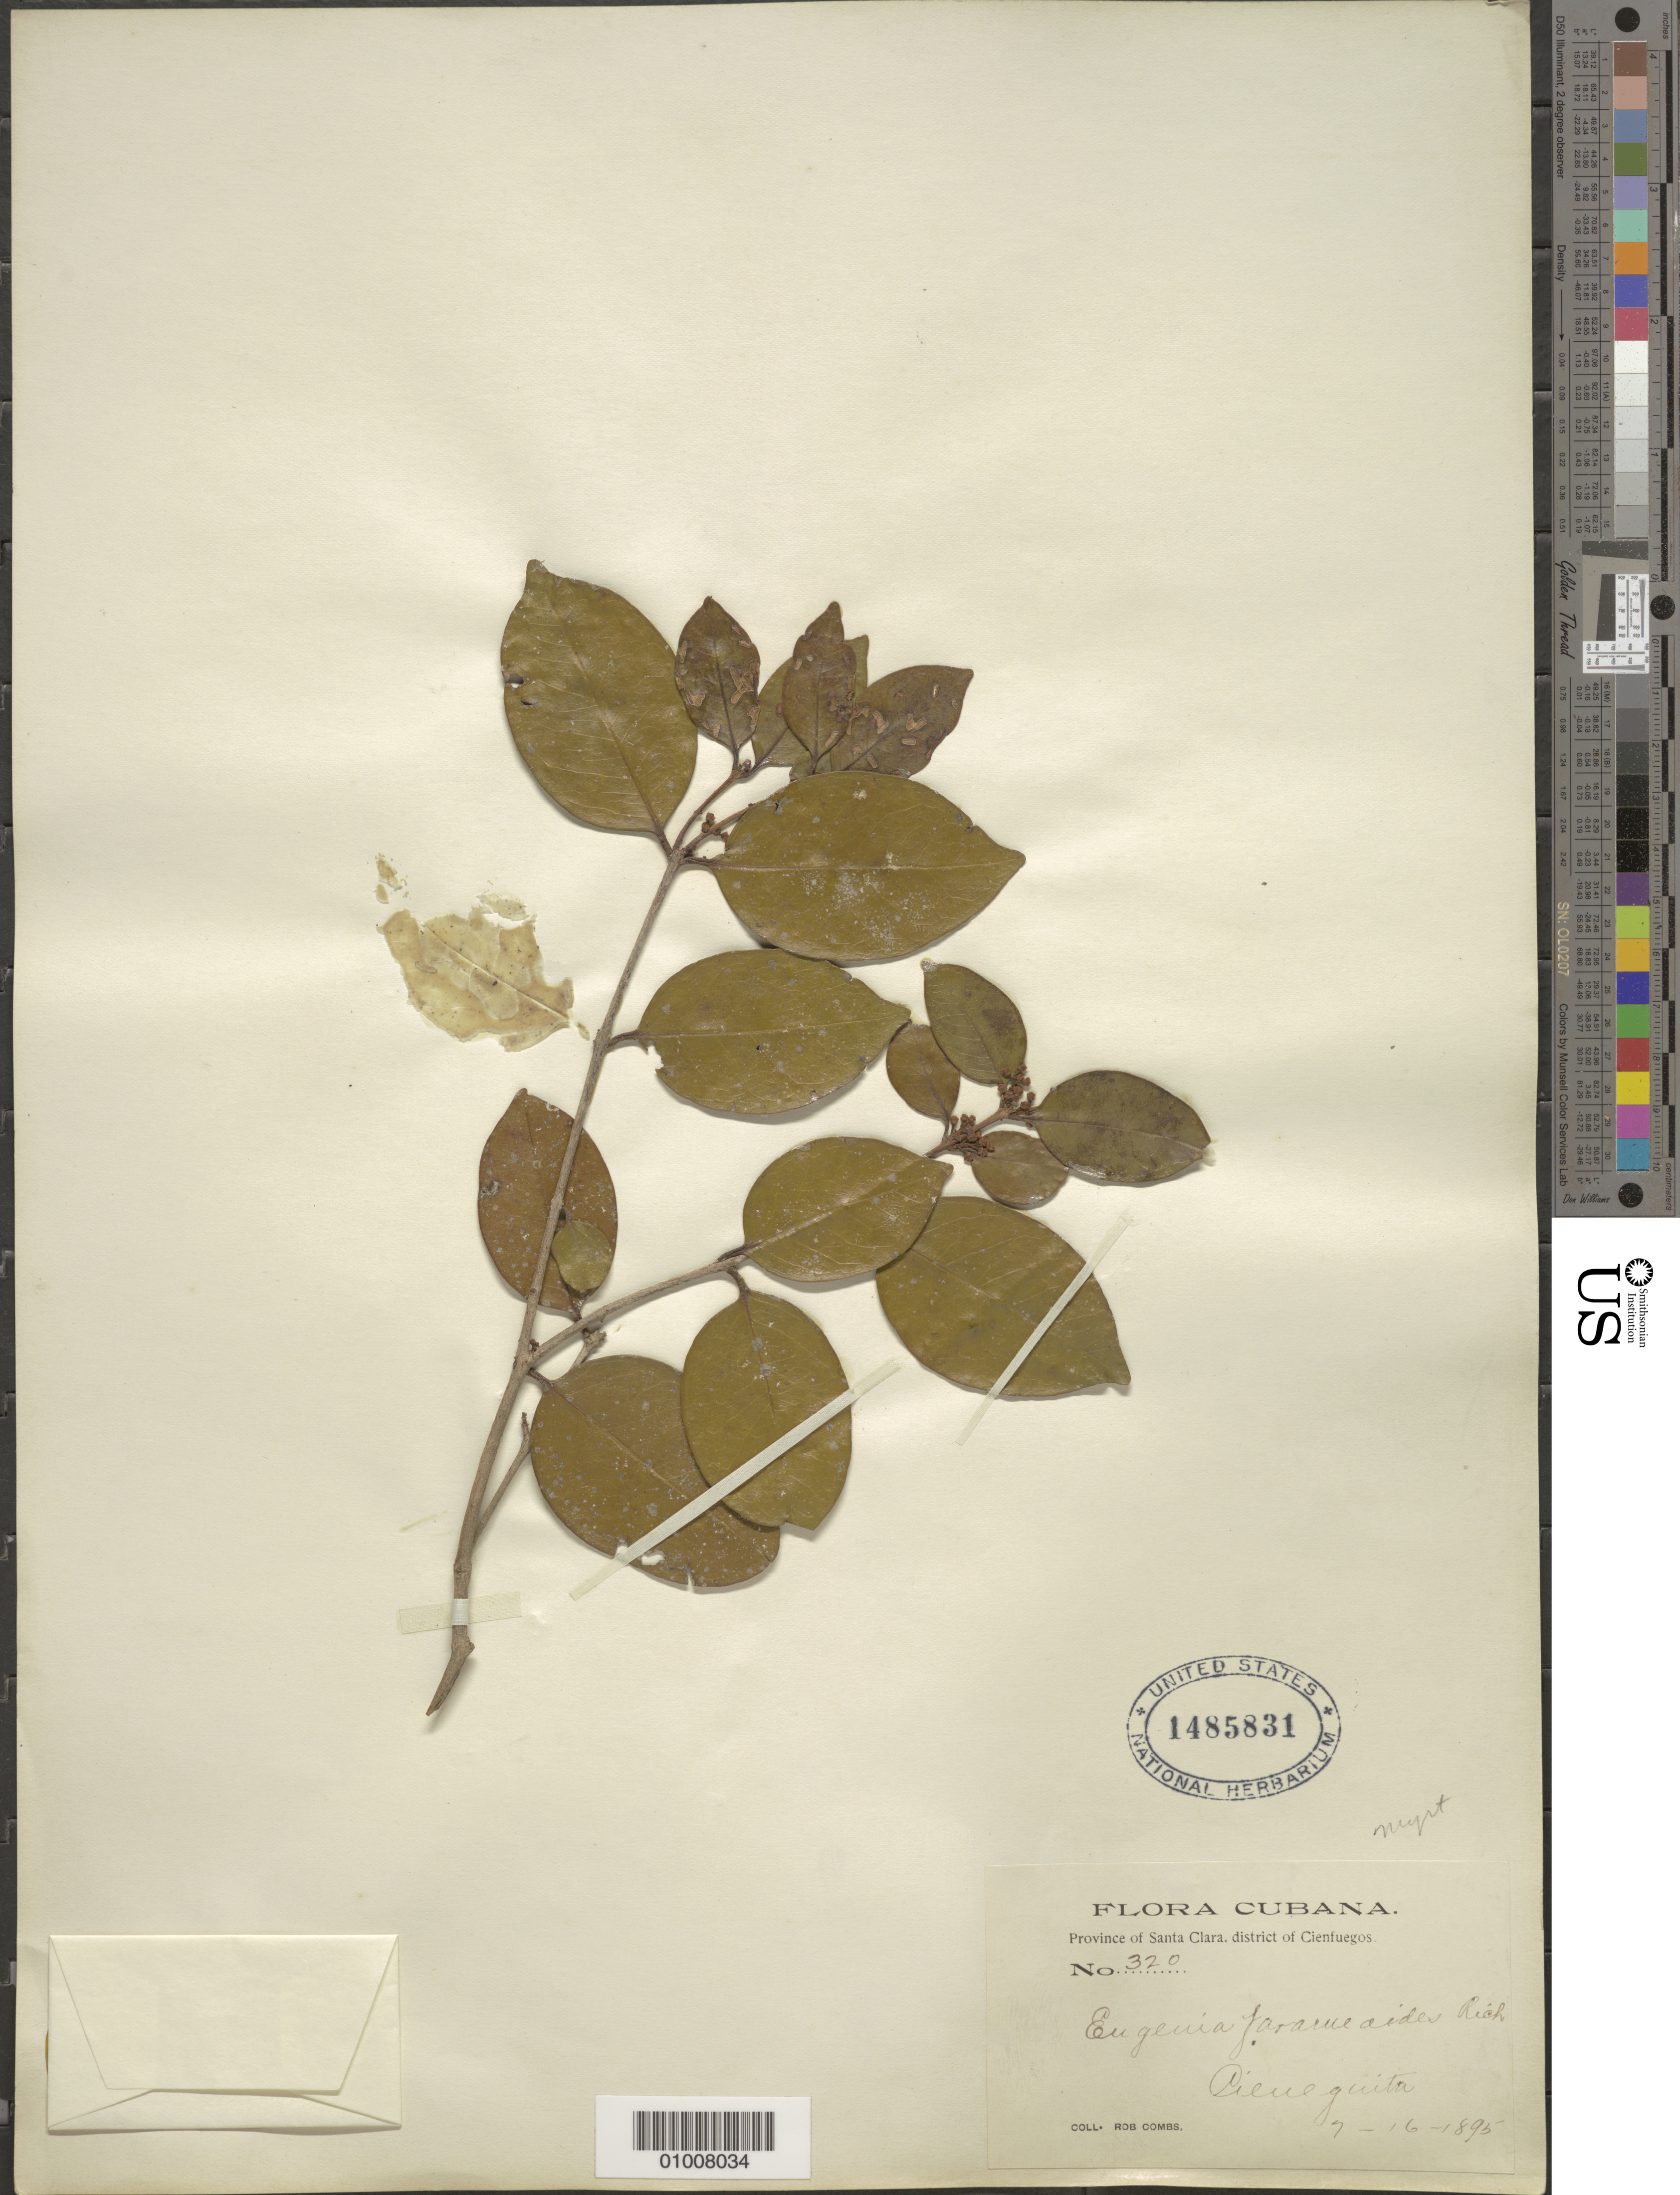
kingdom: Plantae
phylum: Tracheophyta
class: Magnoliopsida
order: Myrtales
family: Myrtaceae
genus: Eugenia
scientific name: Eugenia farameoides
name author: A. Rich.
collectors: R. Combs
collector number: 320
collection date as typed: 16 Jul 1895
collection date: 1895-07-16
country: Cuba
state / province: Villa Clara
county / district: Santa Clara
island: Cuba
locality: District of Cienfuegos; Cieueguita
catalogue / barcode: US 1485831